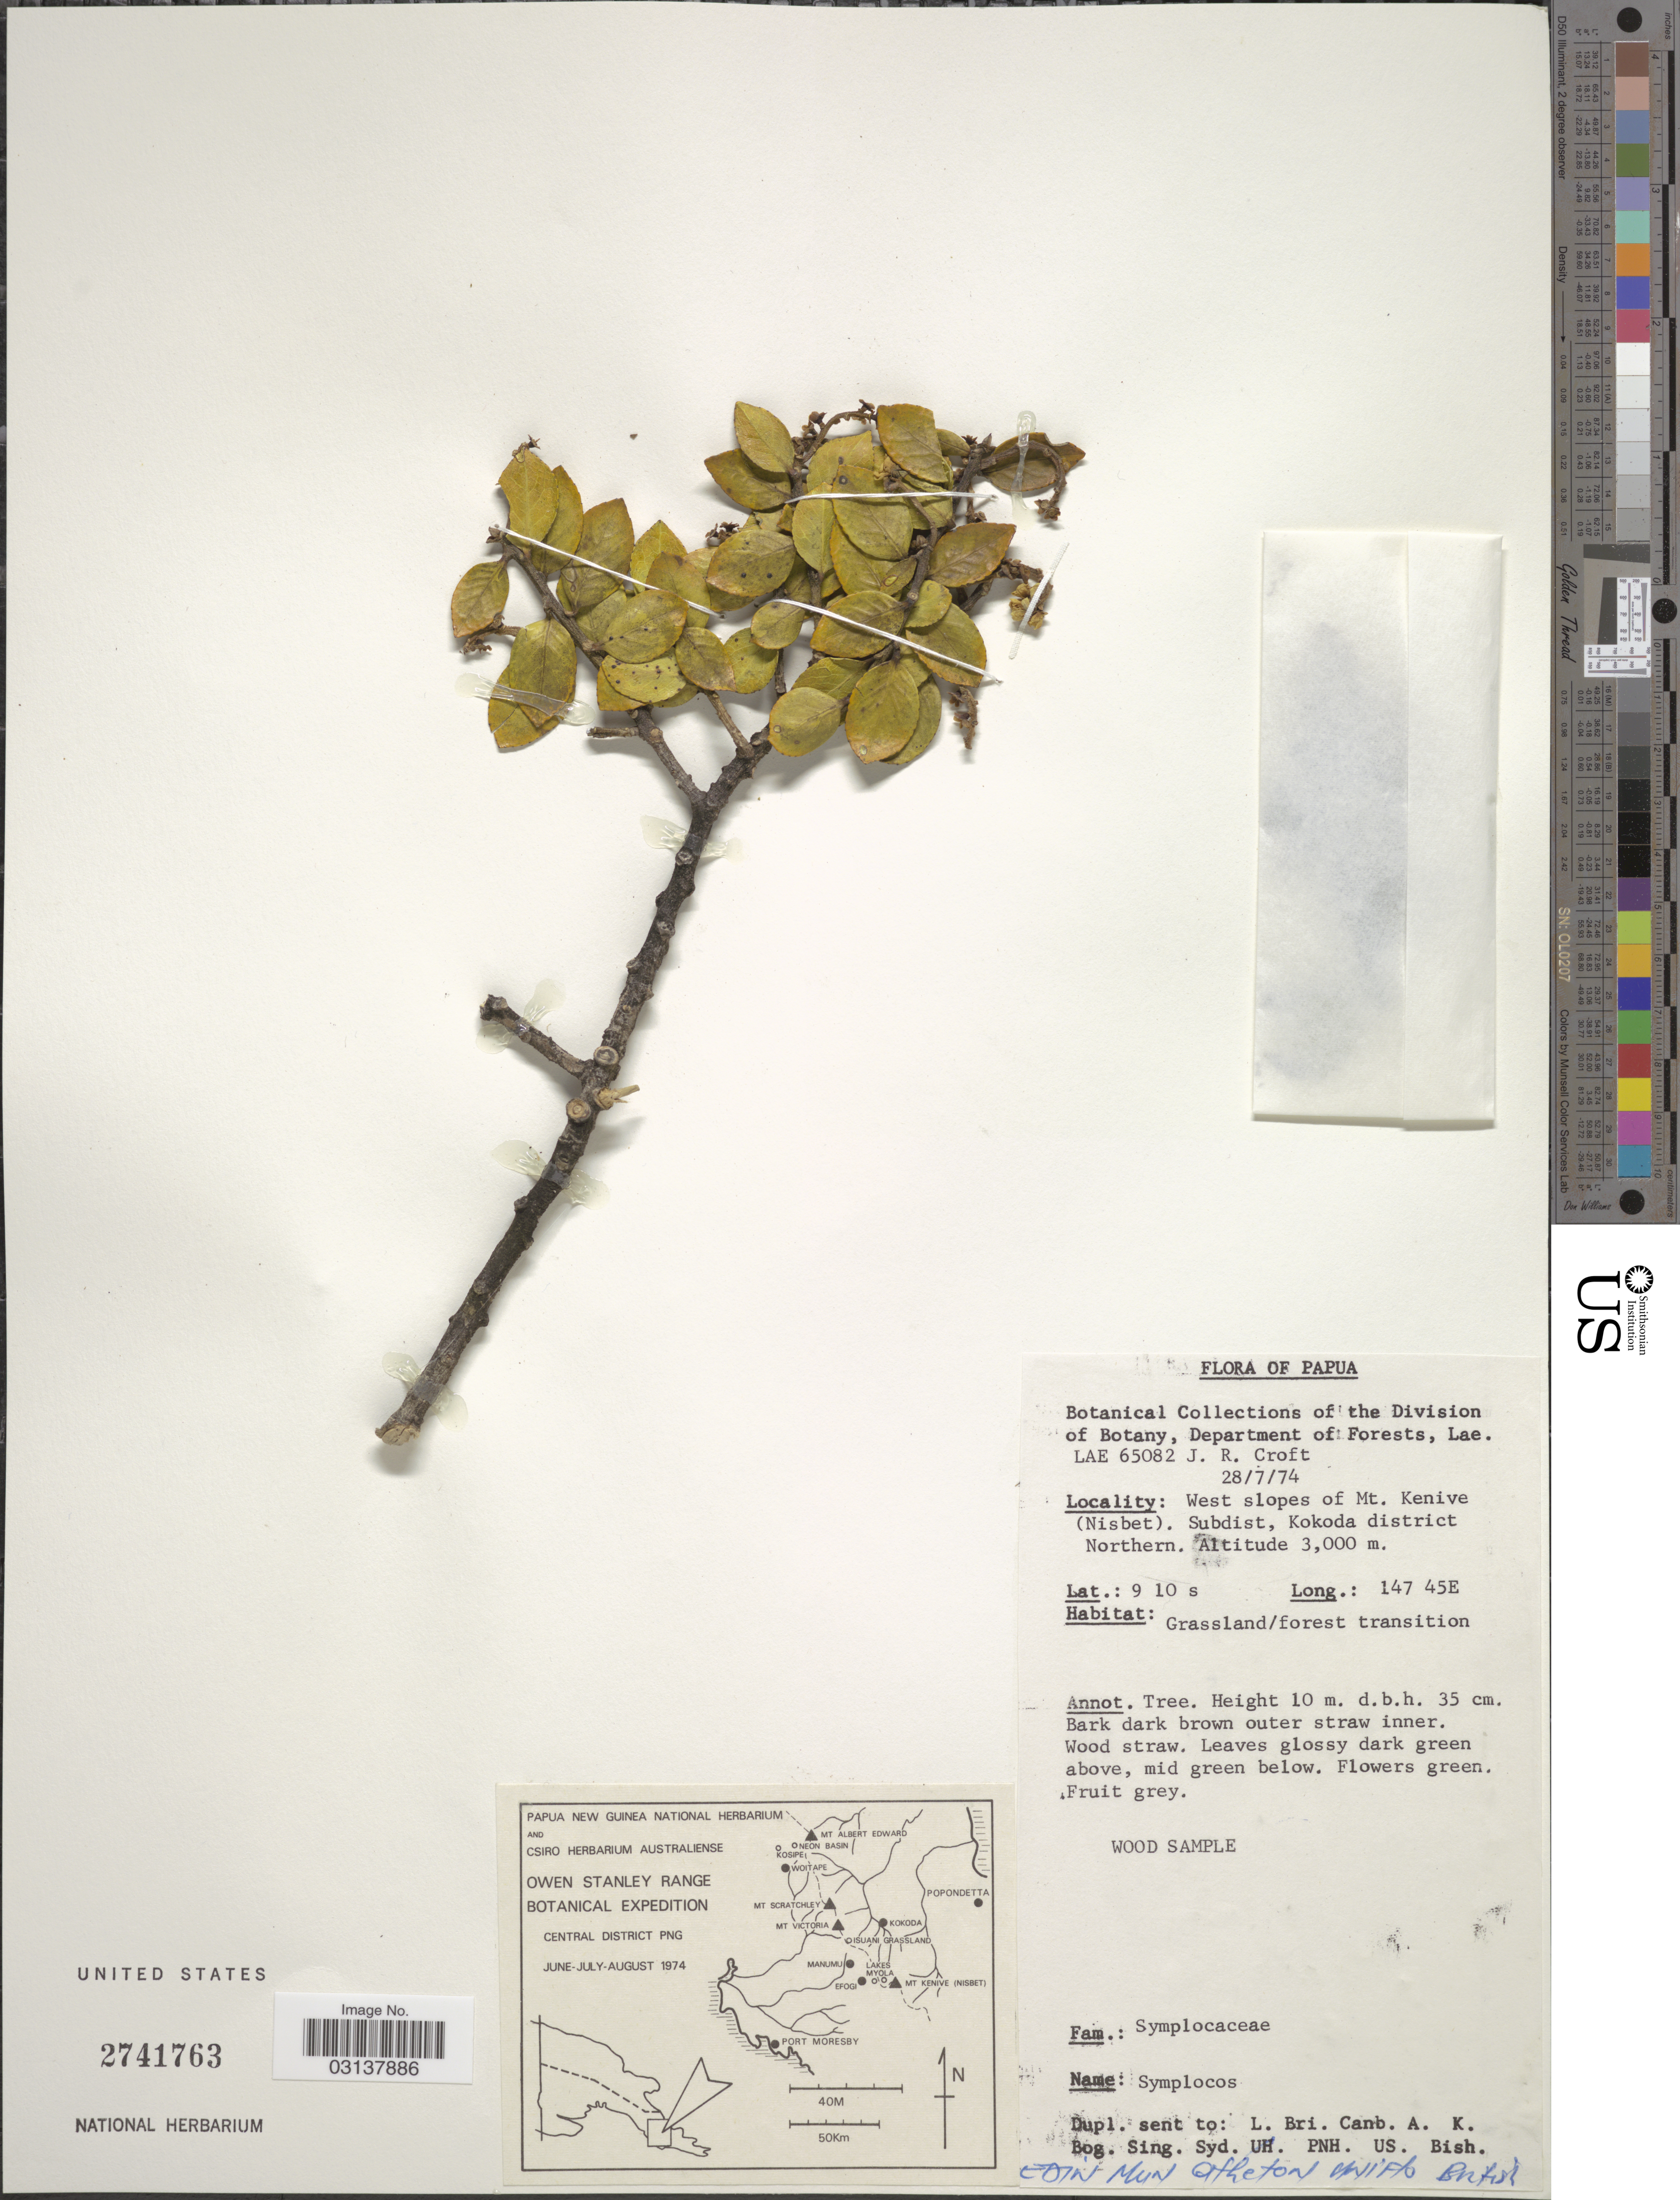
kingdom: Plantae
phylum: Tracheophyta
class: Magnoliopsida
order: Ericales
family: Symplocaceae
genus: Symplocos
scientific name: Symplocos sp.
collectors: J. R. Croft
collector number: LAE65082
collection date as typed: Transcribed d/m/y: 28/7/74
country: Papua New Guinea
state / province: Northern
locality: Papua. West slopes of Mt. Kenive (Nisbet). Subdist, Kokoda district Northern.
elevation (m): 3000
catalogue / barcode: US 2741763